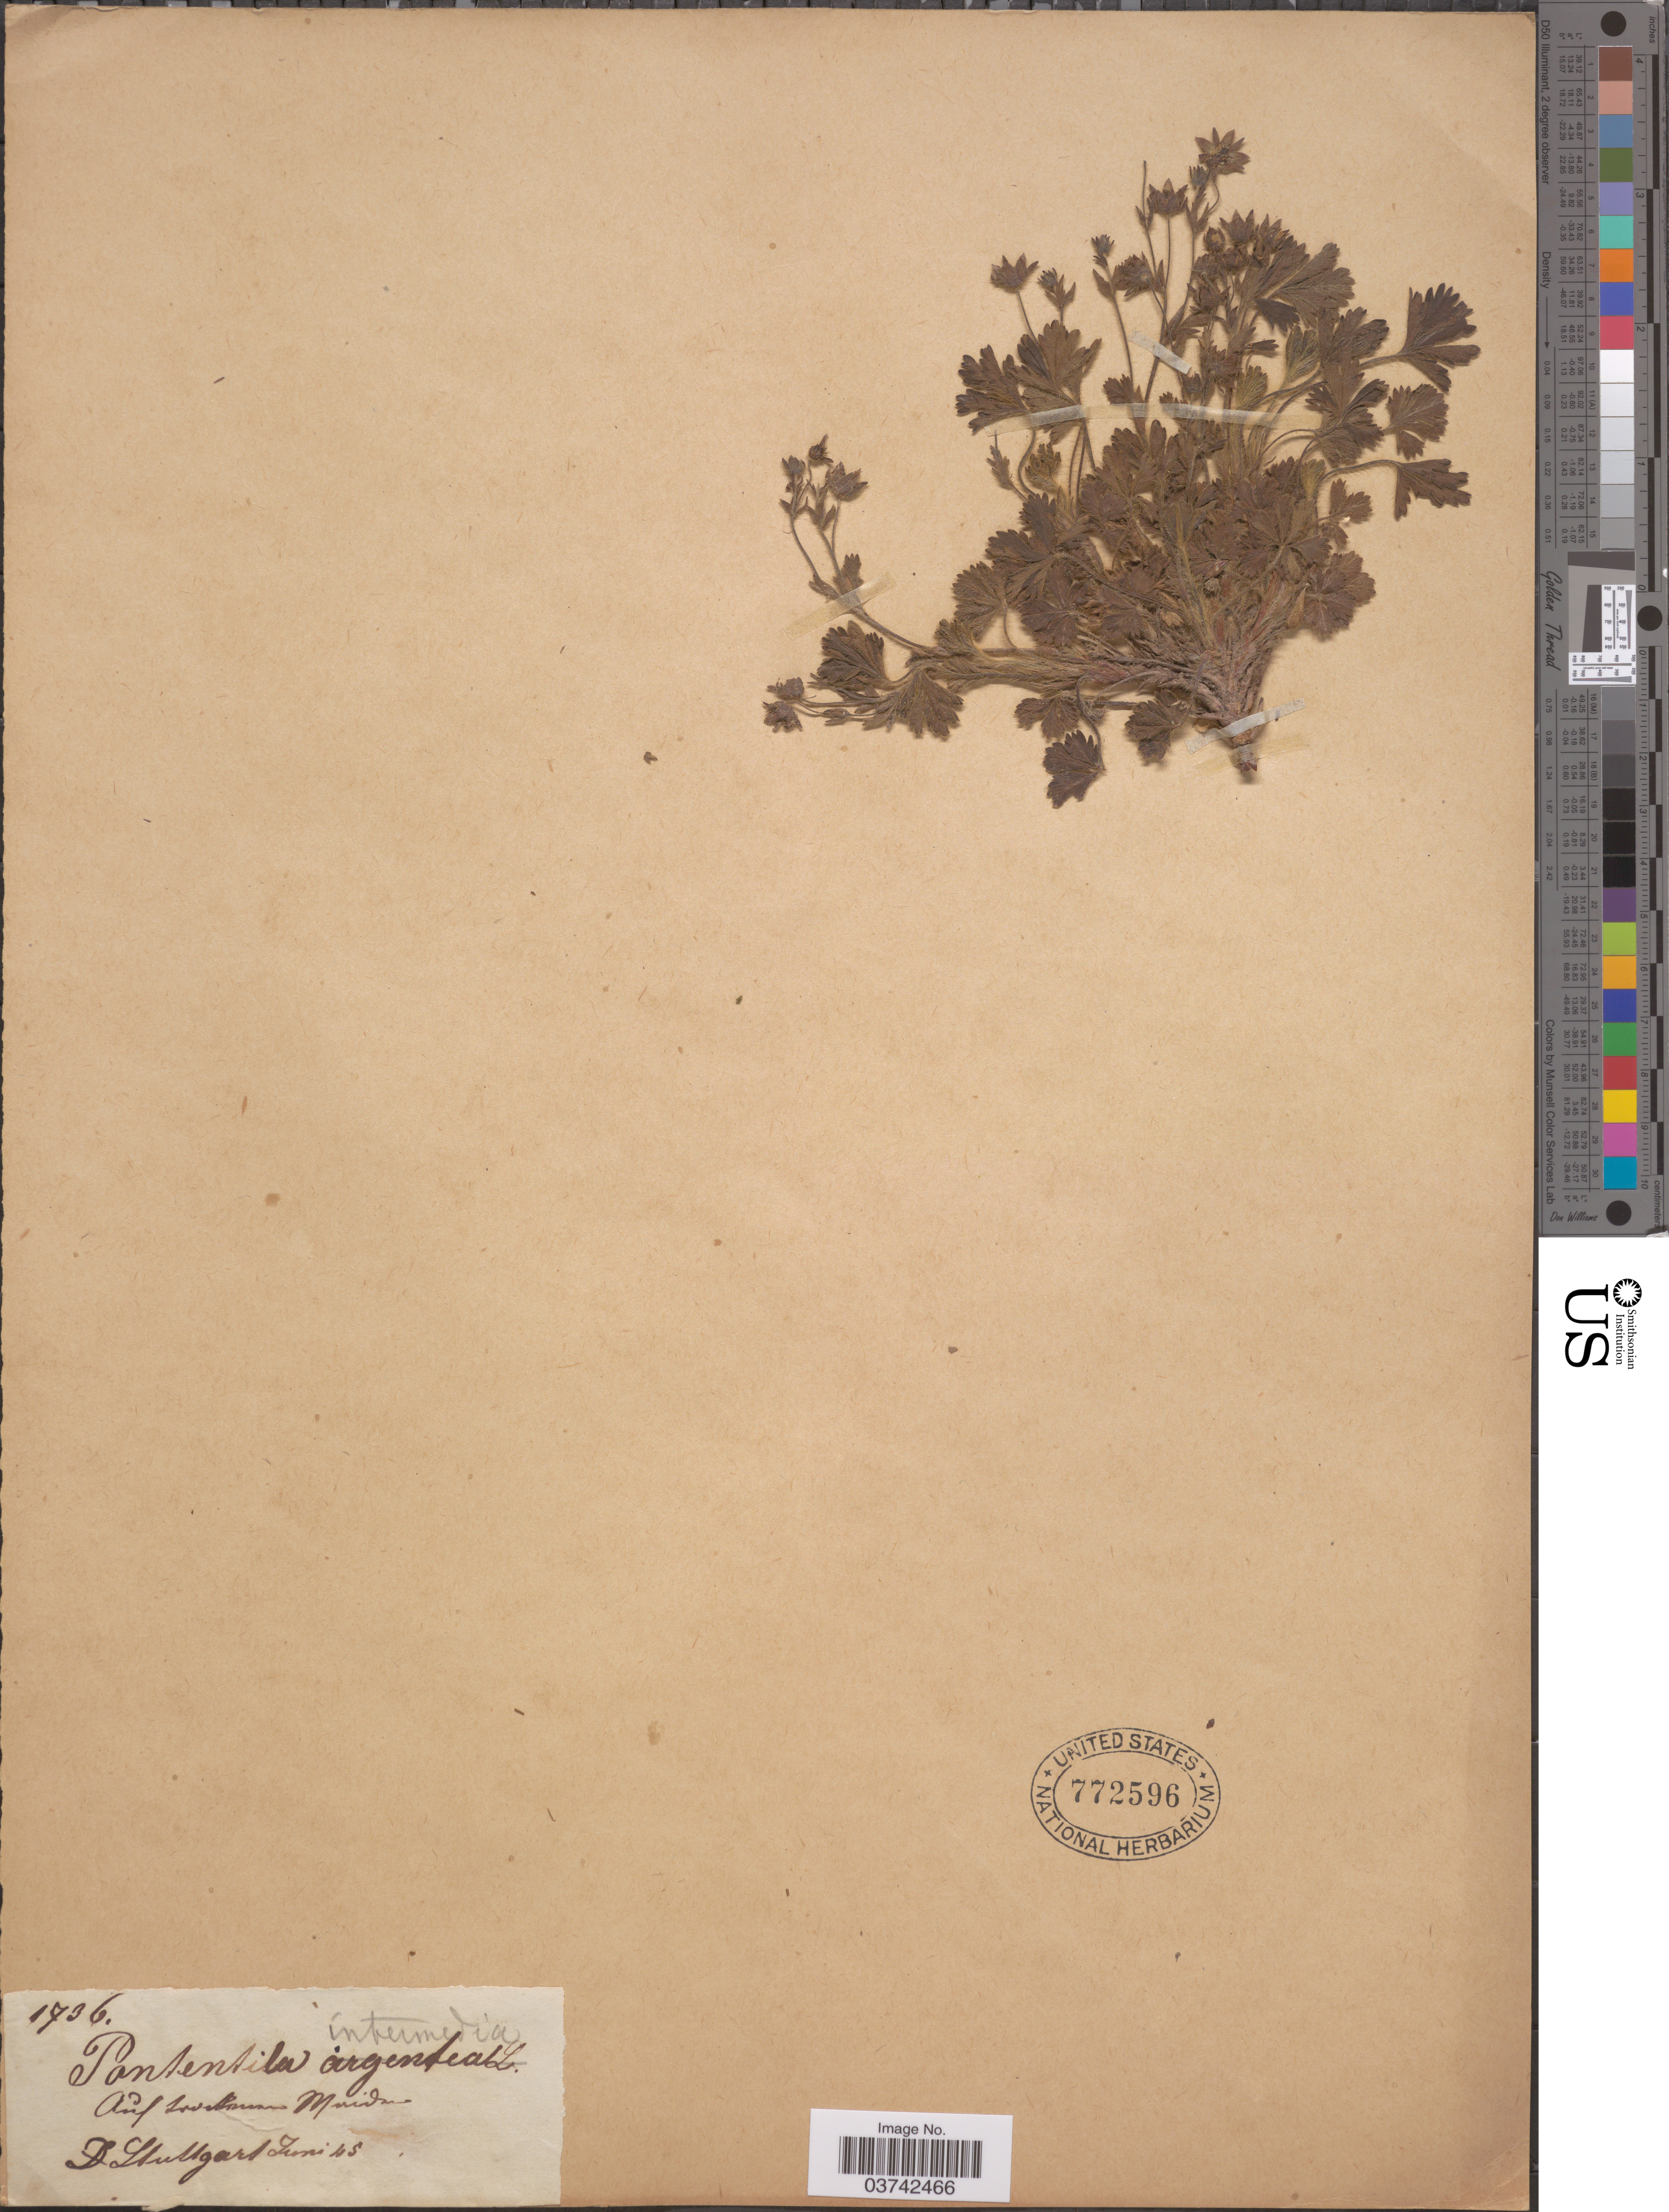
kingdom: Plantae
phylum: Tracheophyta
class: Magnoliopsida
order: Rosales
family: Rosaceae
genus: Potentilla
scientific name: Potentilla intermedia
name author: L.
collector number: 1736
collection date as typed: Transcribed d/m/y: /6/45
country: Germany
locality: [illegible text] Stuttgardt.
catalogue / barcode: US 772596